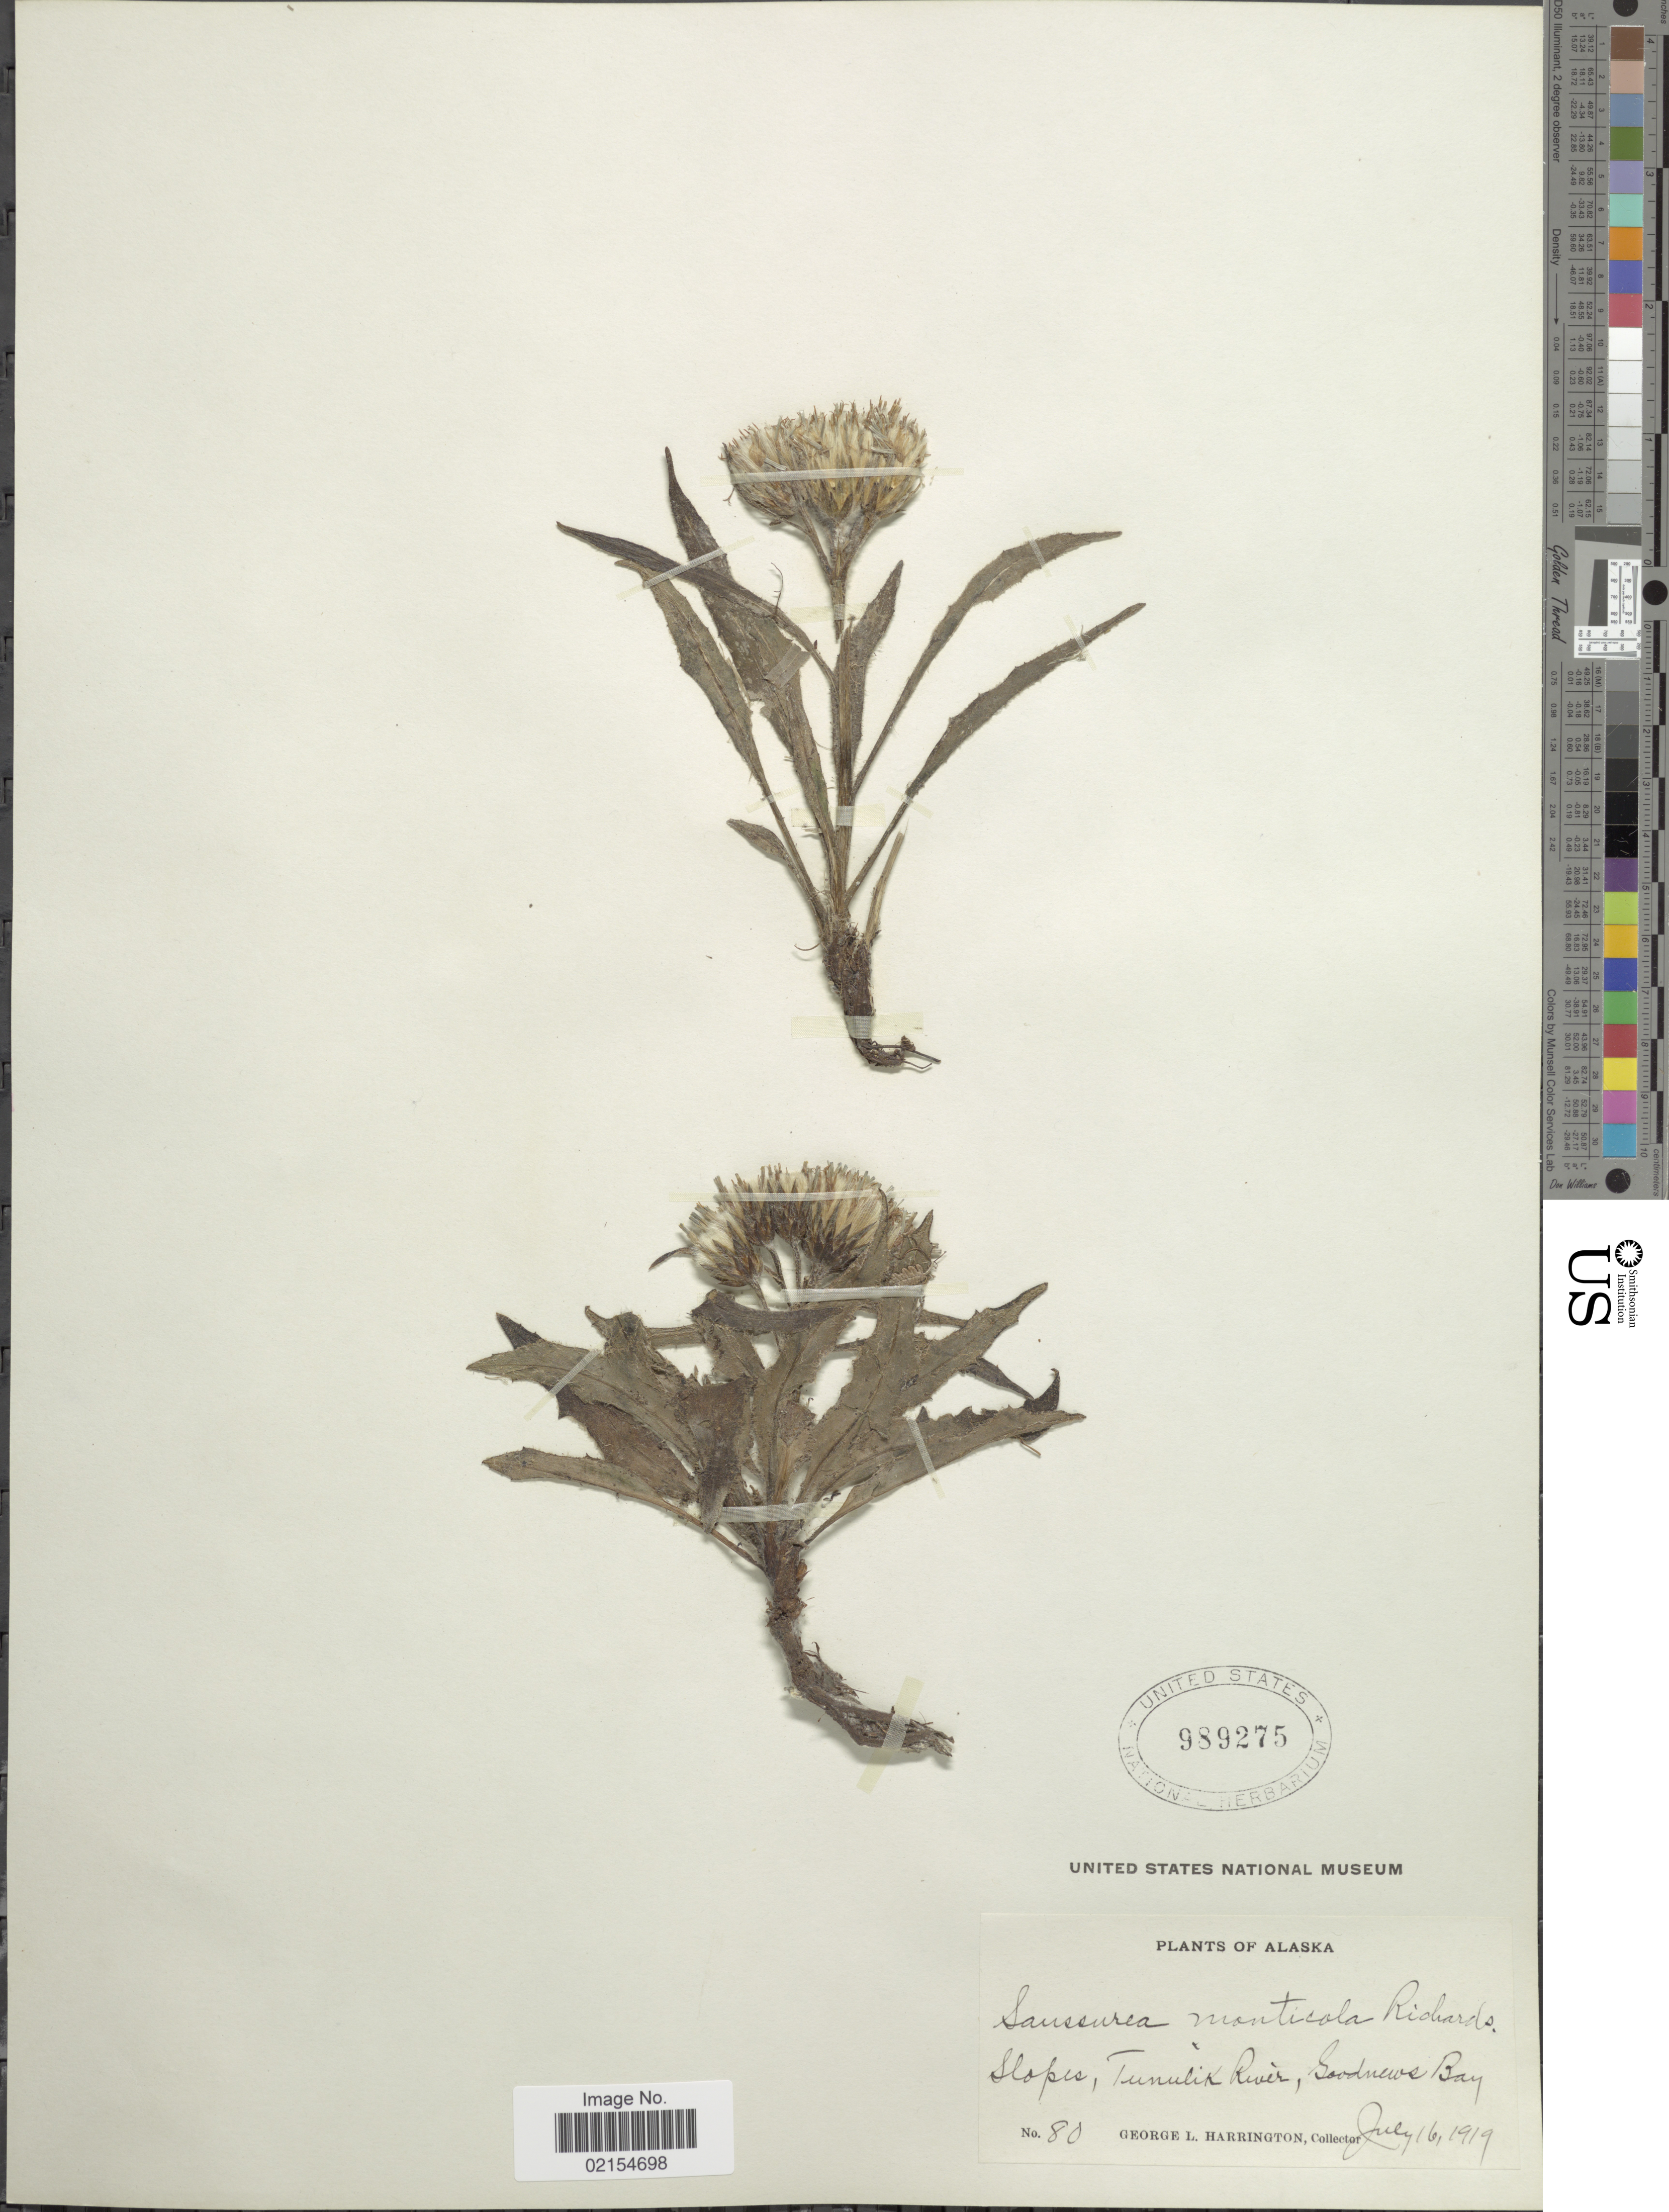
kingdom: Plantae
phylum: Tracheophyta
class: Magnoliopsida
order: Asterales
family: Asteraceae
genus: Saussurea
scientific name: Saussurea angustifolia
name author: (L.) DC.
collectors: G. Harrington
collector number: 80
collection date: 1919-07-16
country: United States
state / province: Alaska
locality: Slopes, Tunulik River, Goodnews Bay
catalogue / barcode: US 989275